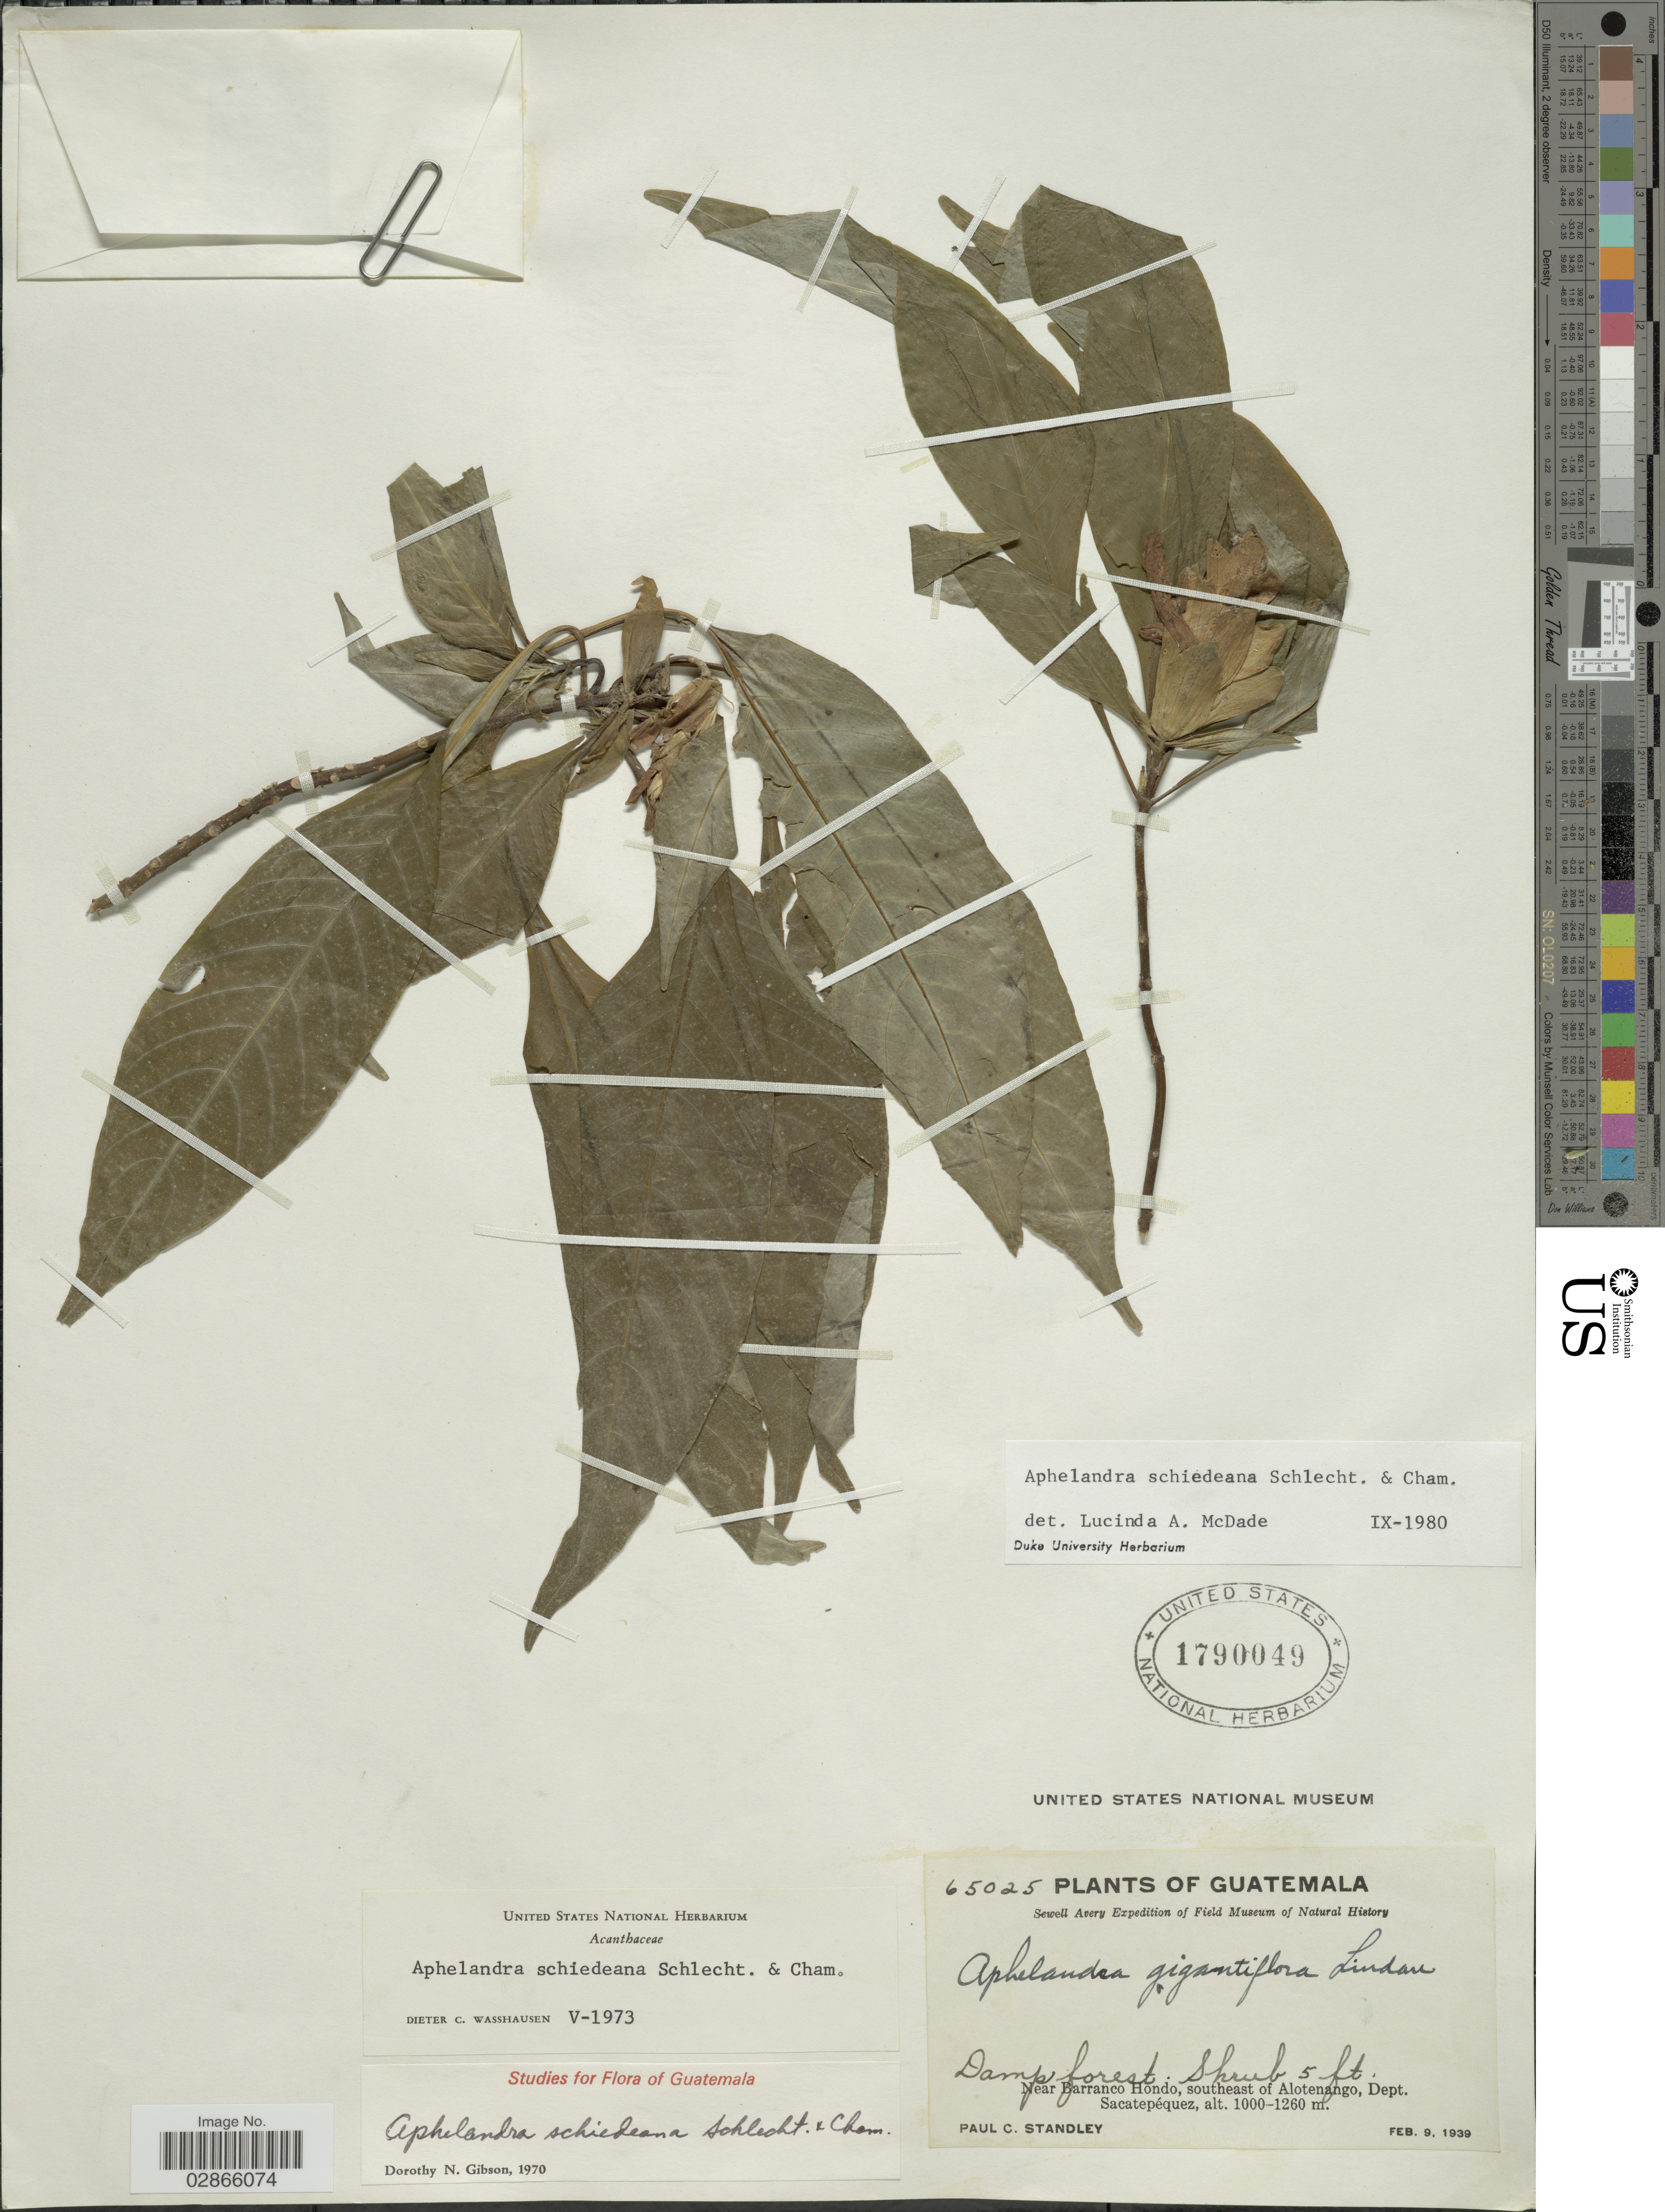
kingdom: Plantae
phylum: Tracheophyta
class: Magnoliopsida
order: Lamiales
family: Acanthaceae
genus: Aphelandra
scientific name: Aphelandra schiedeana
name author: Schltdl. & Cham.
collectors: P. C. Standley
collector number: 65025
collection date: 1939-02-09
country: Guatemala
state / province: Sacatepéquez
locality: Near Barranco Hondo, southeast of Alotenango, Dept. Sacatepéquez.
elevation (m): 1000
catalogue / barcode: US 1790049